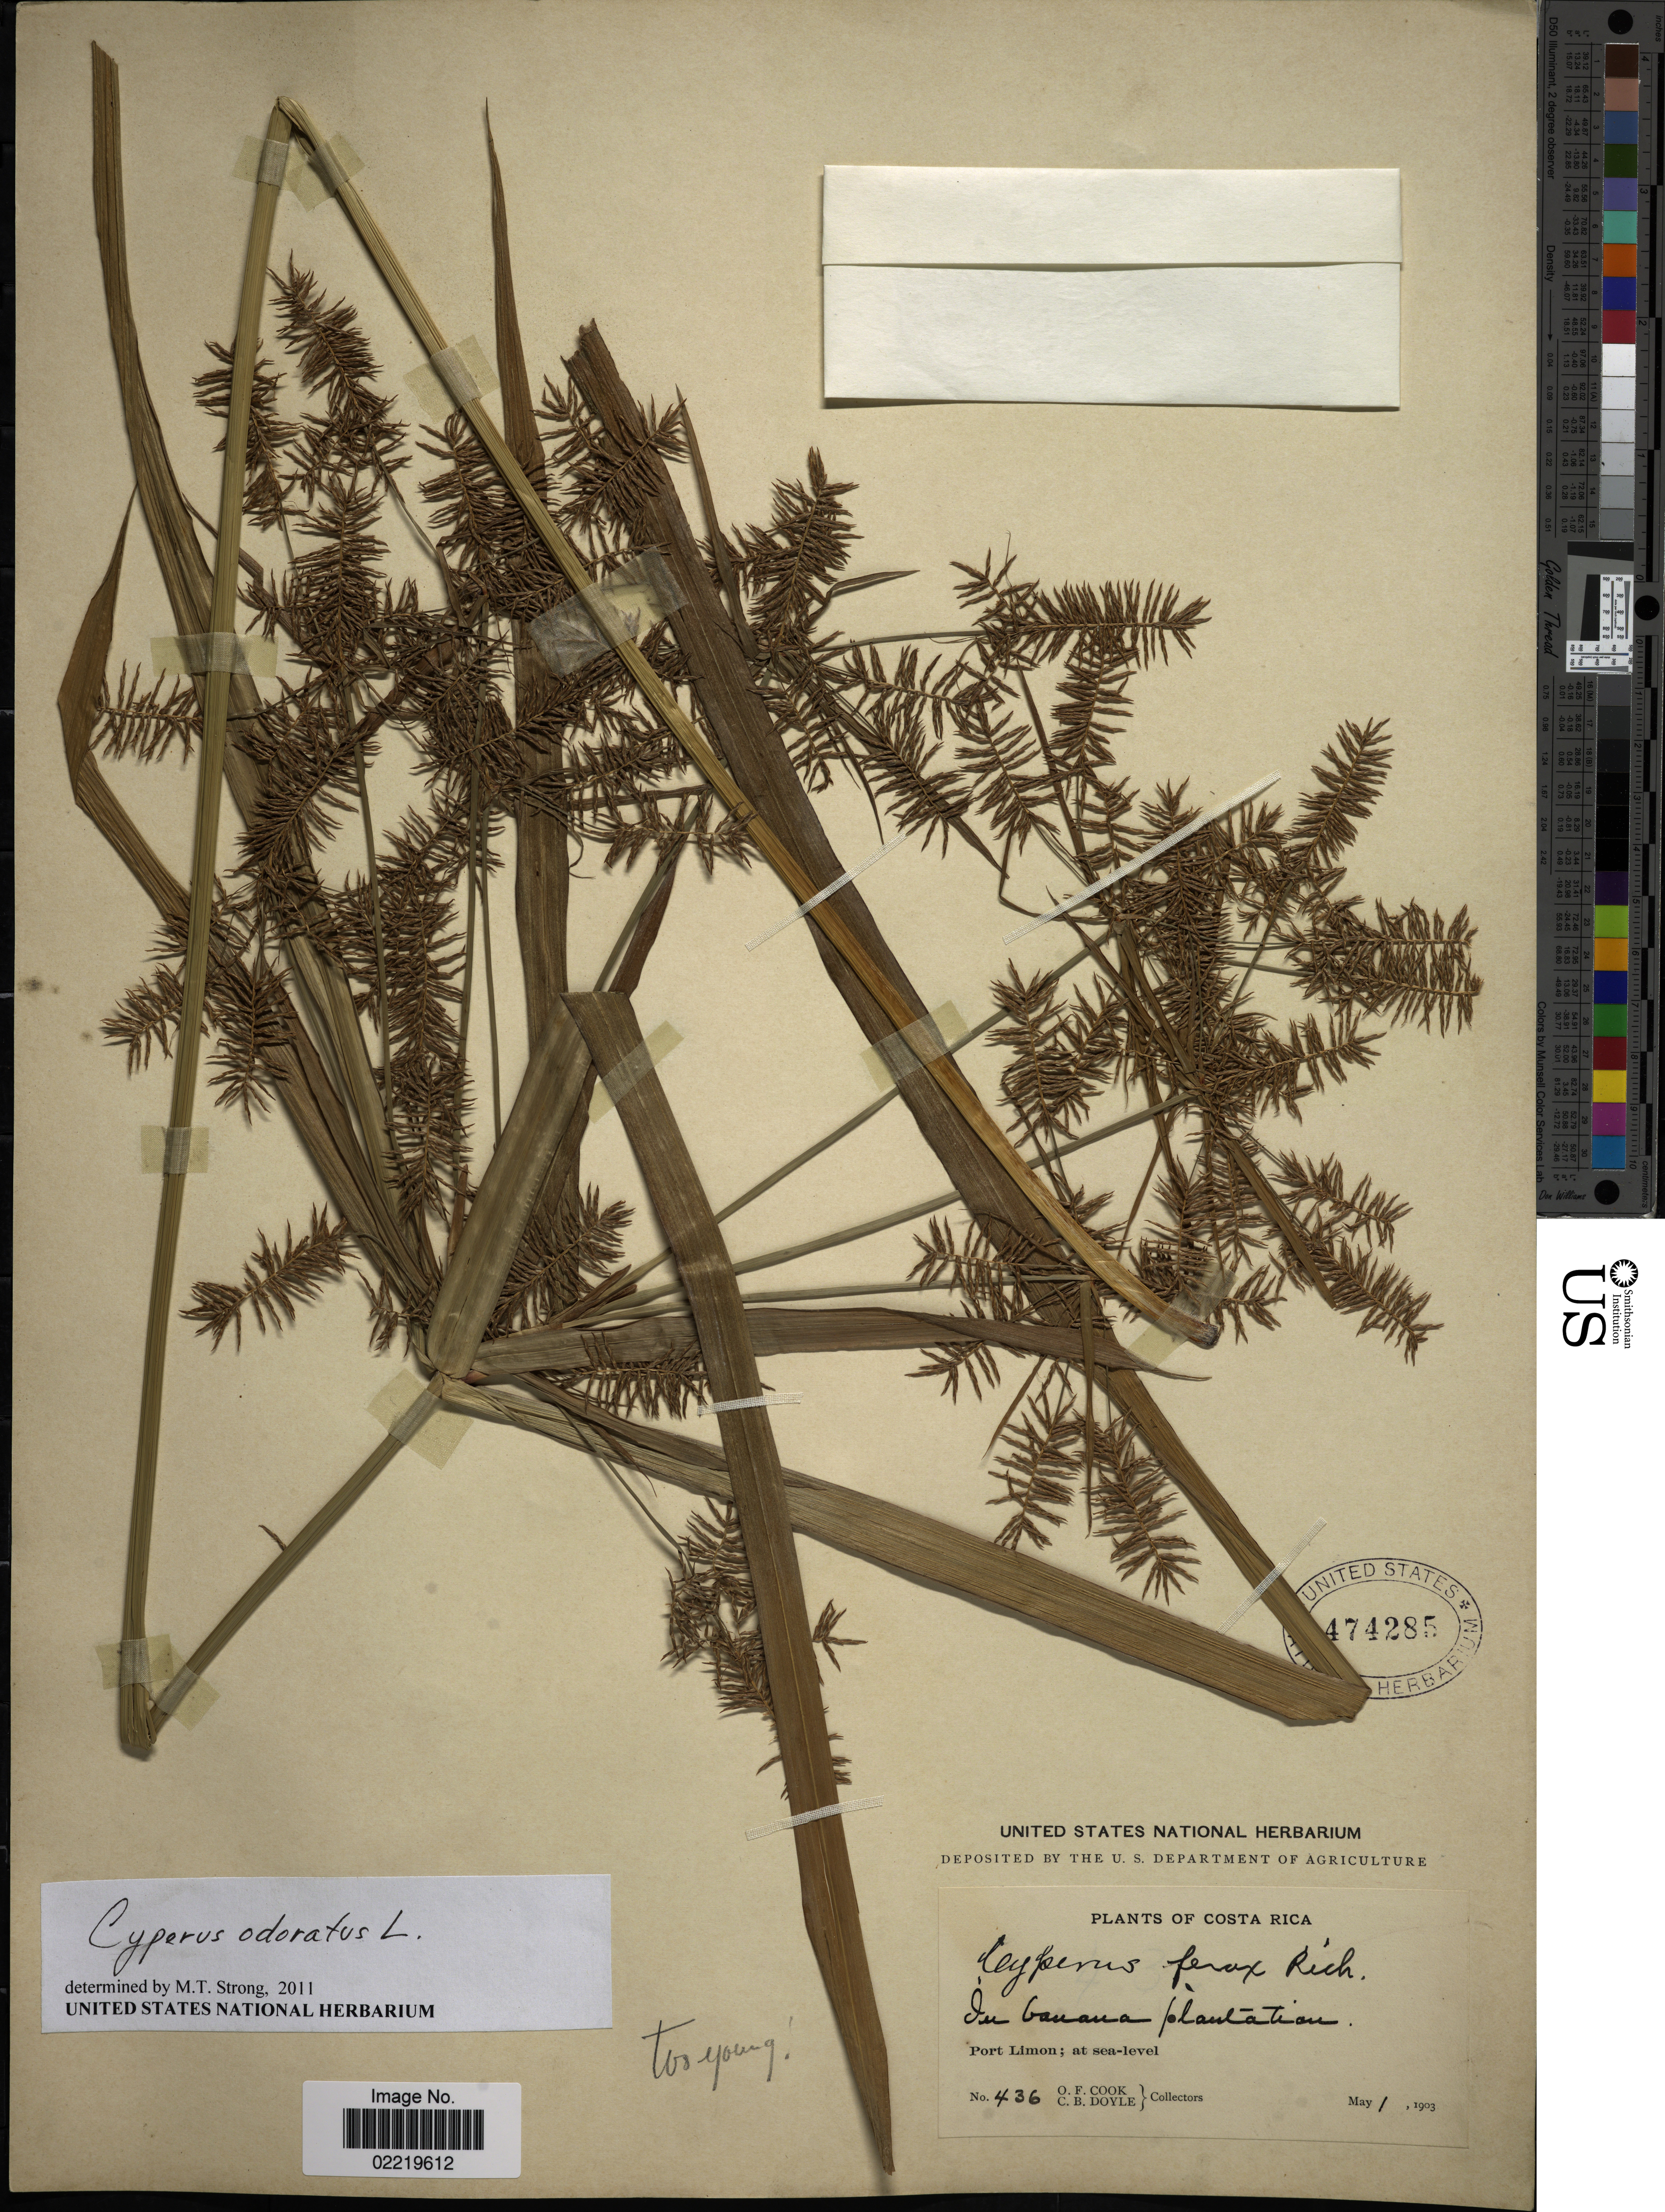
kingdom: Plantae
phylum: Tracheophyta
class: Liliopsida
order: Poales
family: Cyperaceae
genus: Cyperus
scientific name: Cyperus odoratus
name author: L.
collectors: O. F. Cook & C. Doyle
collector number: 436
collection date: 1903-05-01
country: Costa Rica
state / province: Limón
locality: In banana plantation, Port Limon.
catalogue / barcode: US 474285